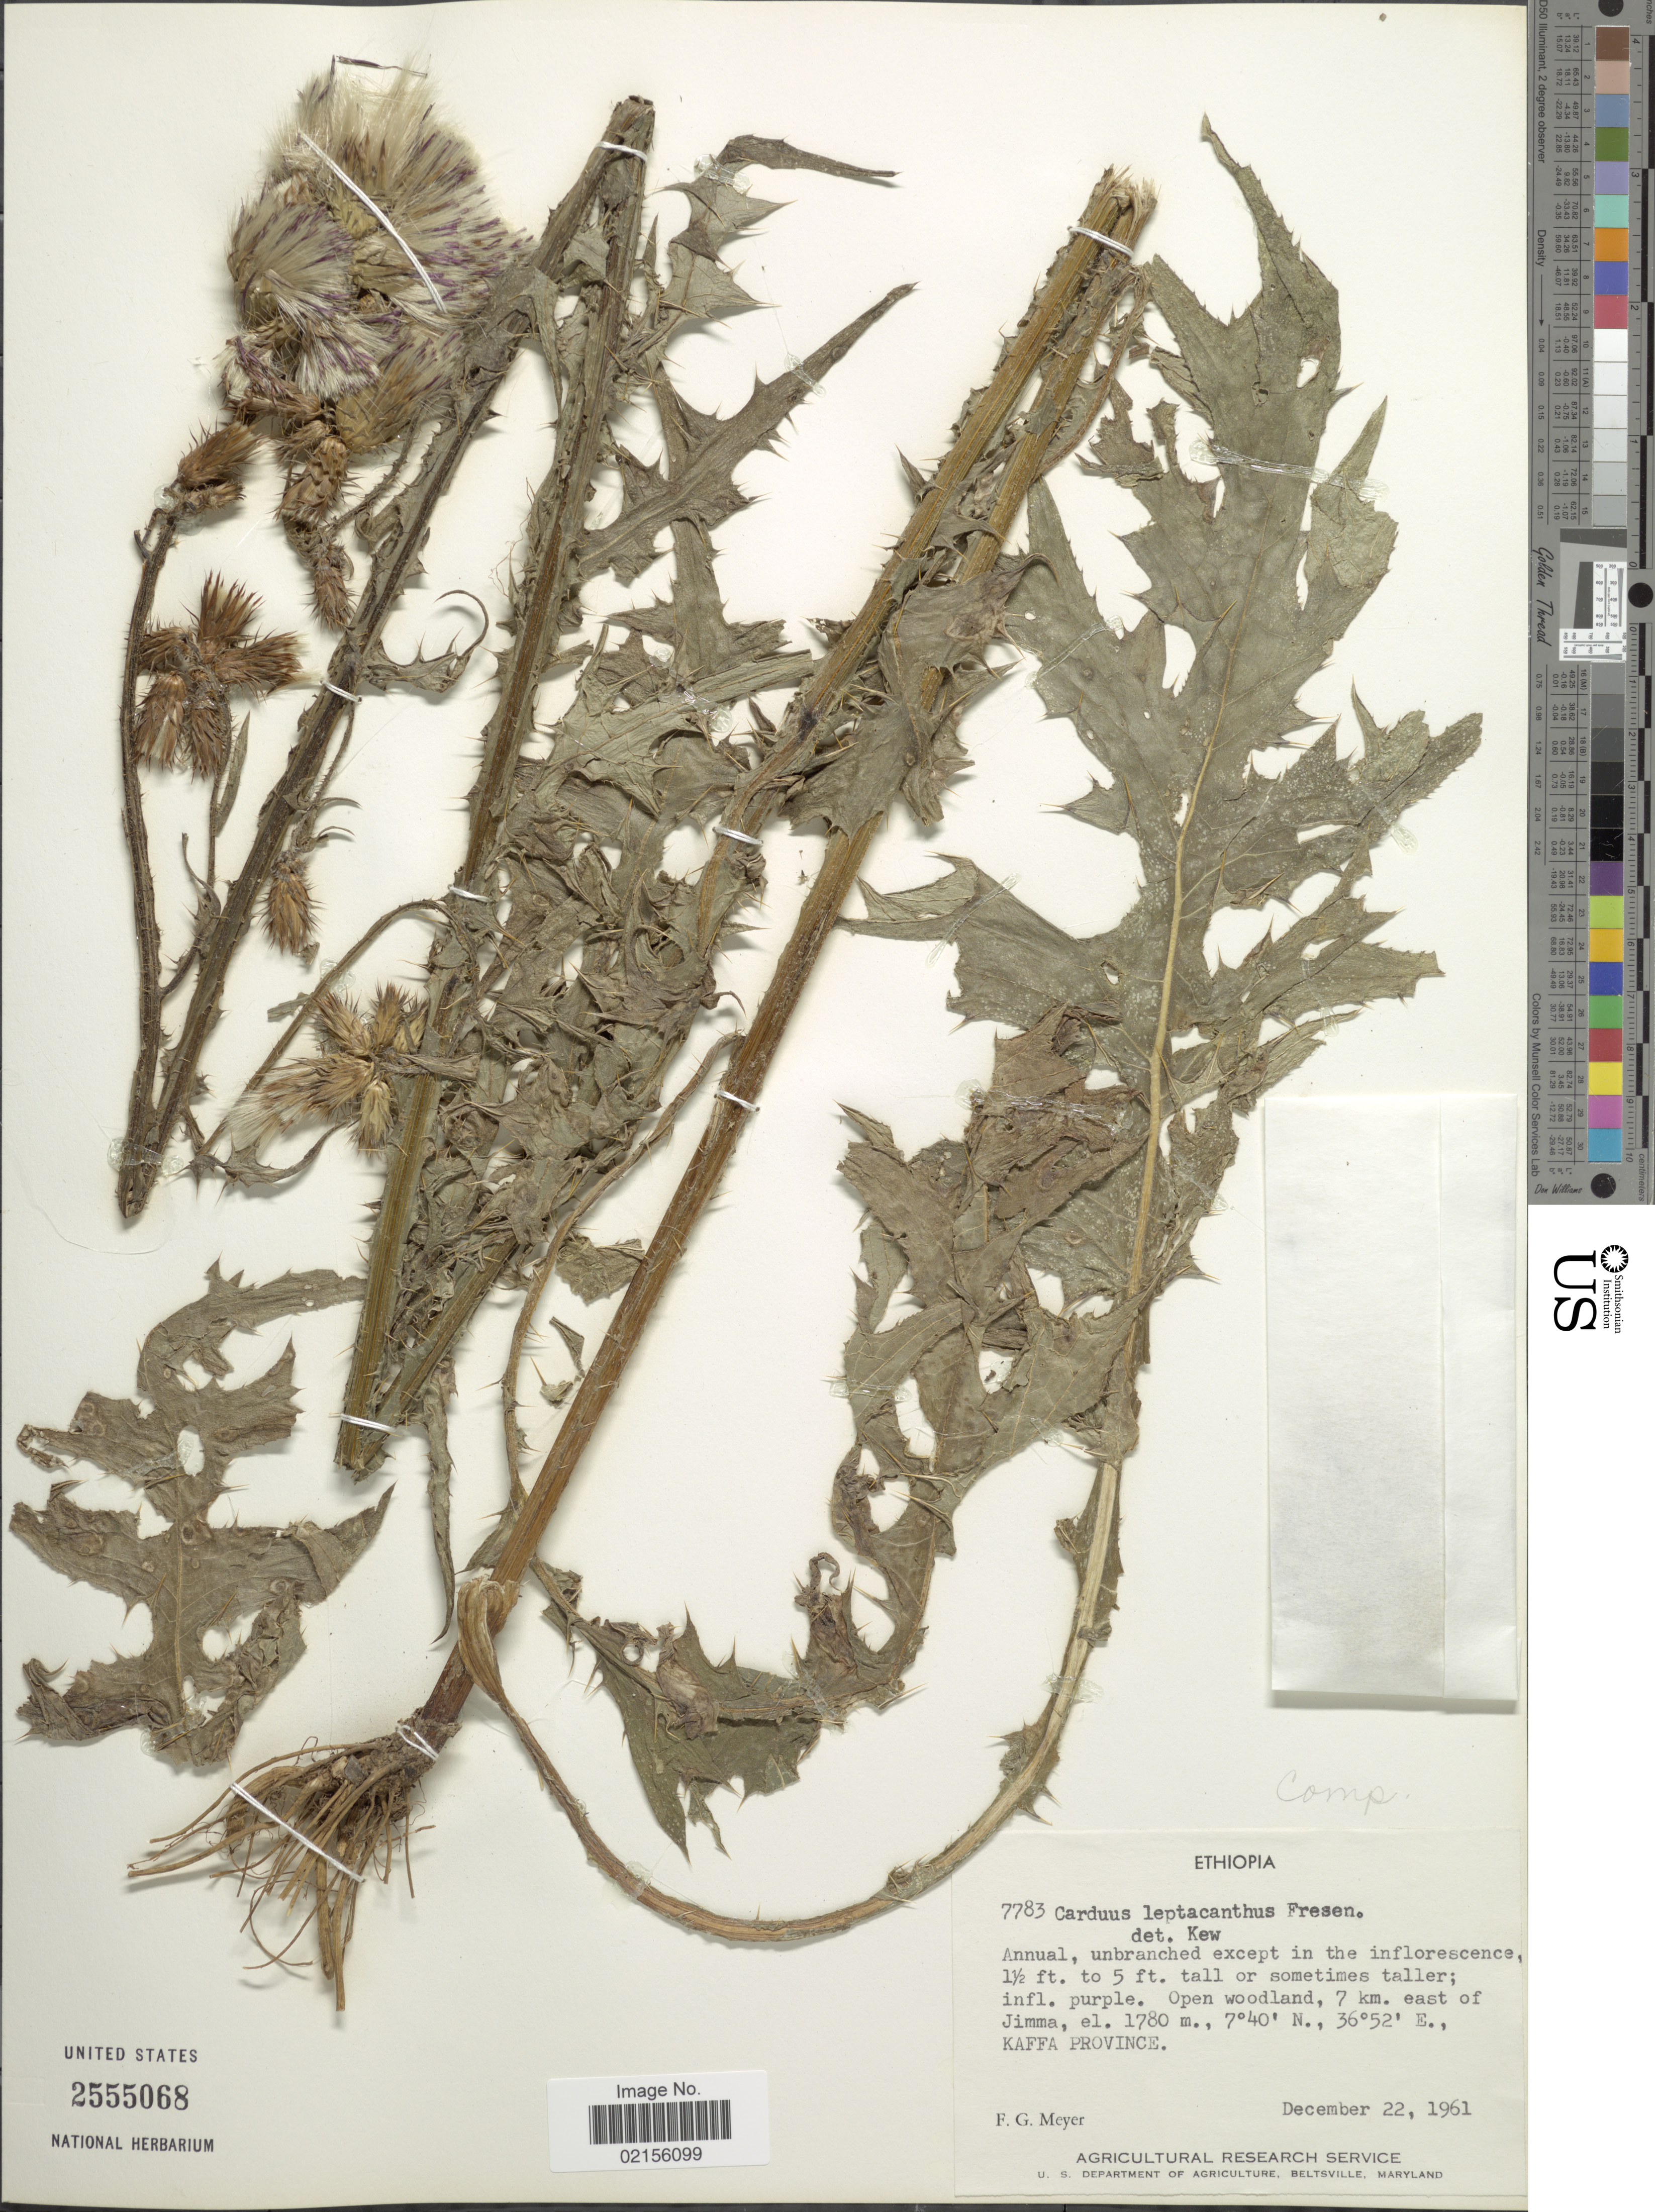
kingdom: Plantae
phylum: Tracheophyta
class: Magnoliopsida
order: Asterales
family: Asteraceae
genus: Carduus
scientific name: Carduus leptocanthus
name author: Fresen.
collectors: F. G. Meyer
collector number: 7783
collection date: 1961-12-22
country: Ethiopia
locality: Open woodland, 7 km. east of Jimma, Kaffa Province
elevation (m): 1780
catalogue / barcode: US 2555068